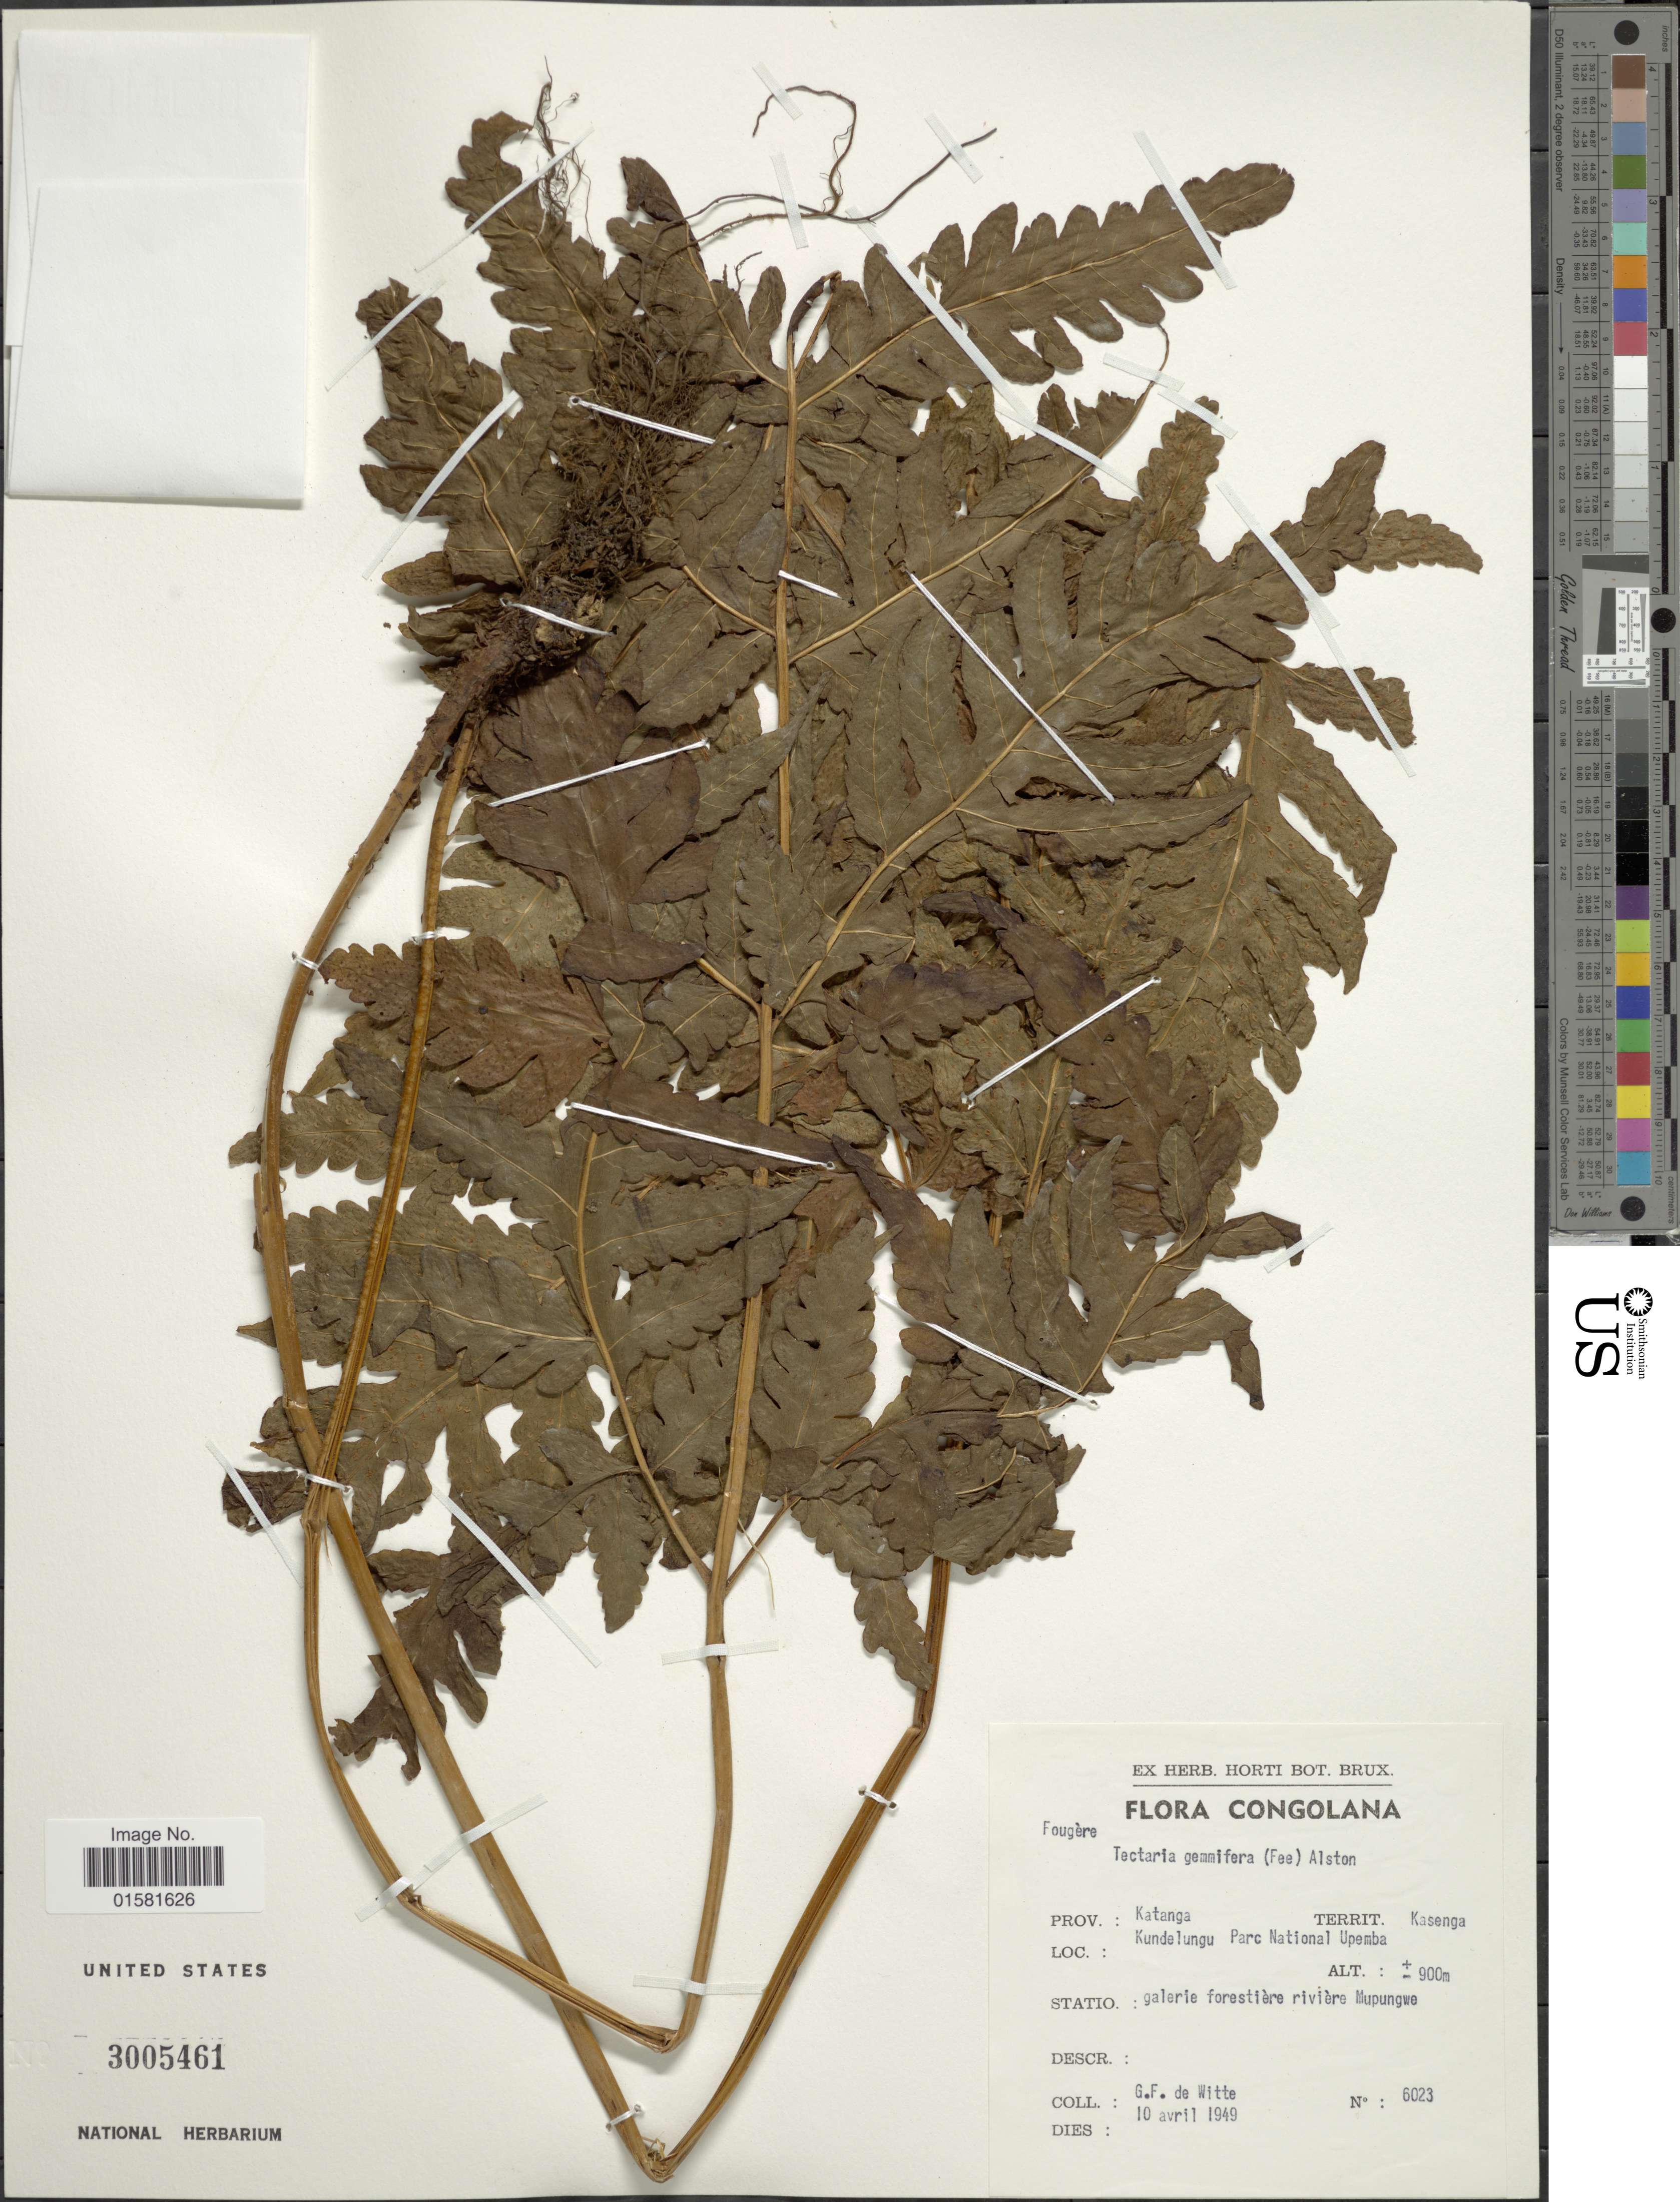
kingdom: Plantae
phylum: Tracheophyta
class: Polypodiopsida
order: Polypodiales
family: Tectariaceae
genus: Tectaria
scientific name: Tectaria gemmifera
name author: (Fée) Alston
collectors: G. de Witte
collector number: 6023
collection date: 1949-04-10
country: Congo, Democratic Republic of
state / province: Haut-Katanga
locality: Congolana, Katanga, Kundelungu Parc National Upemba, Kasenga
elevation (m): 900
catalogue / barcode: US 3005461